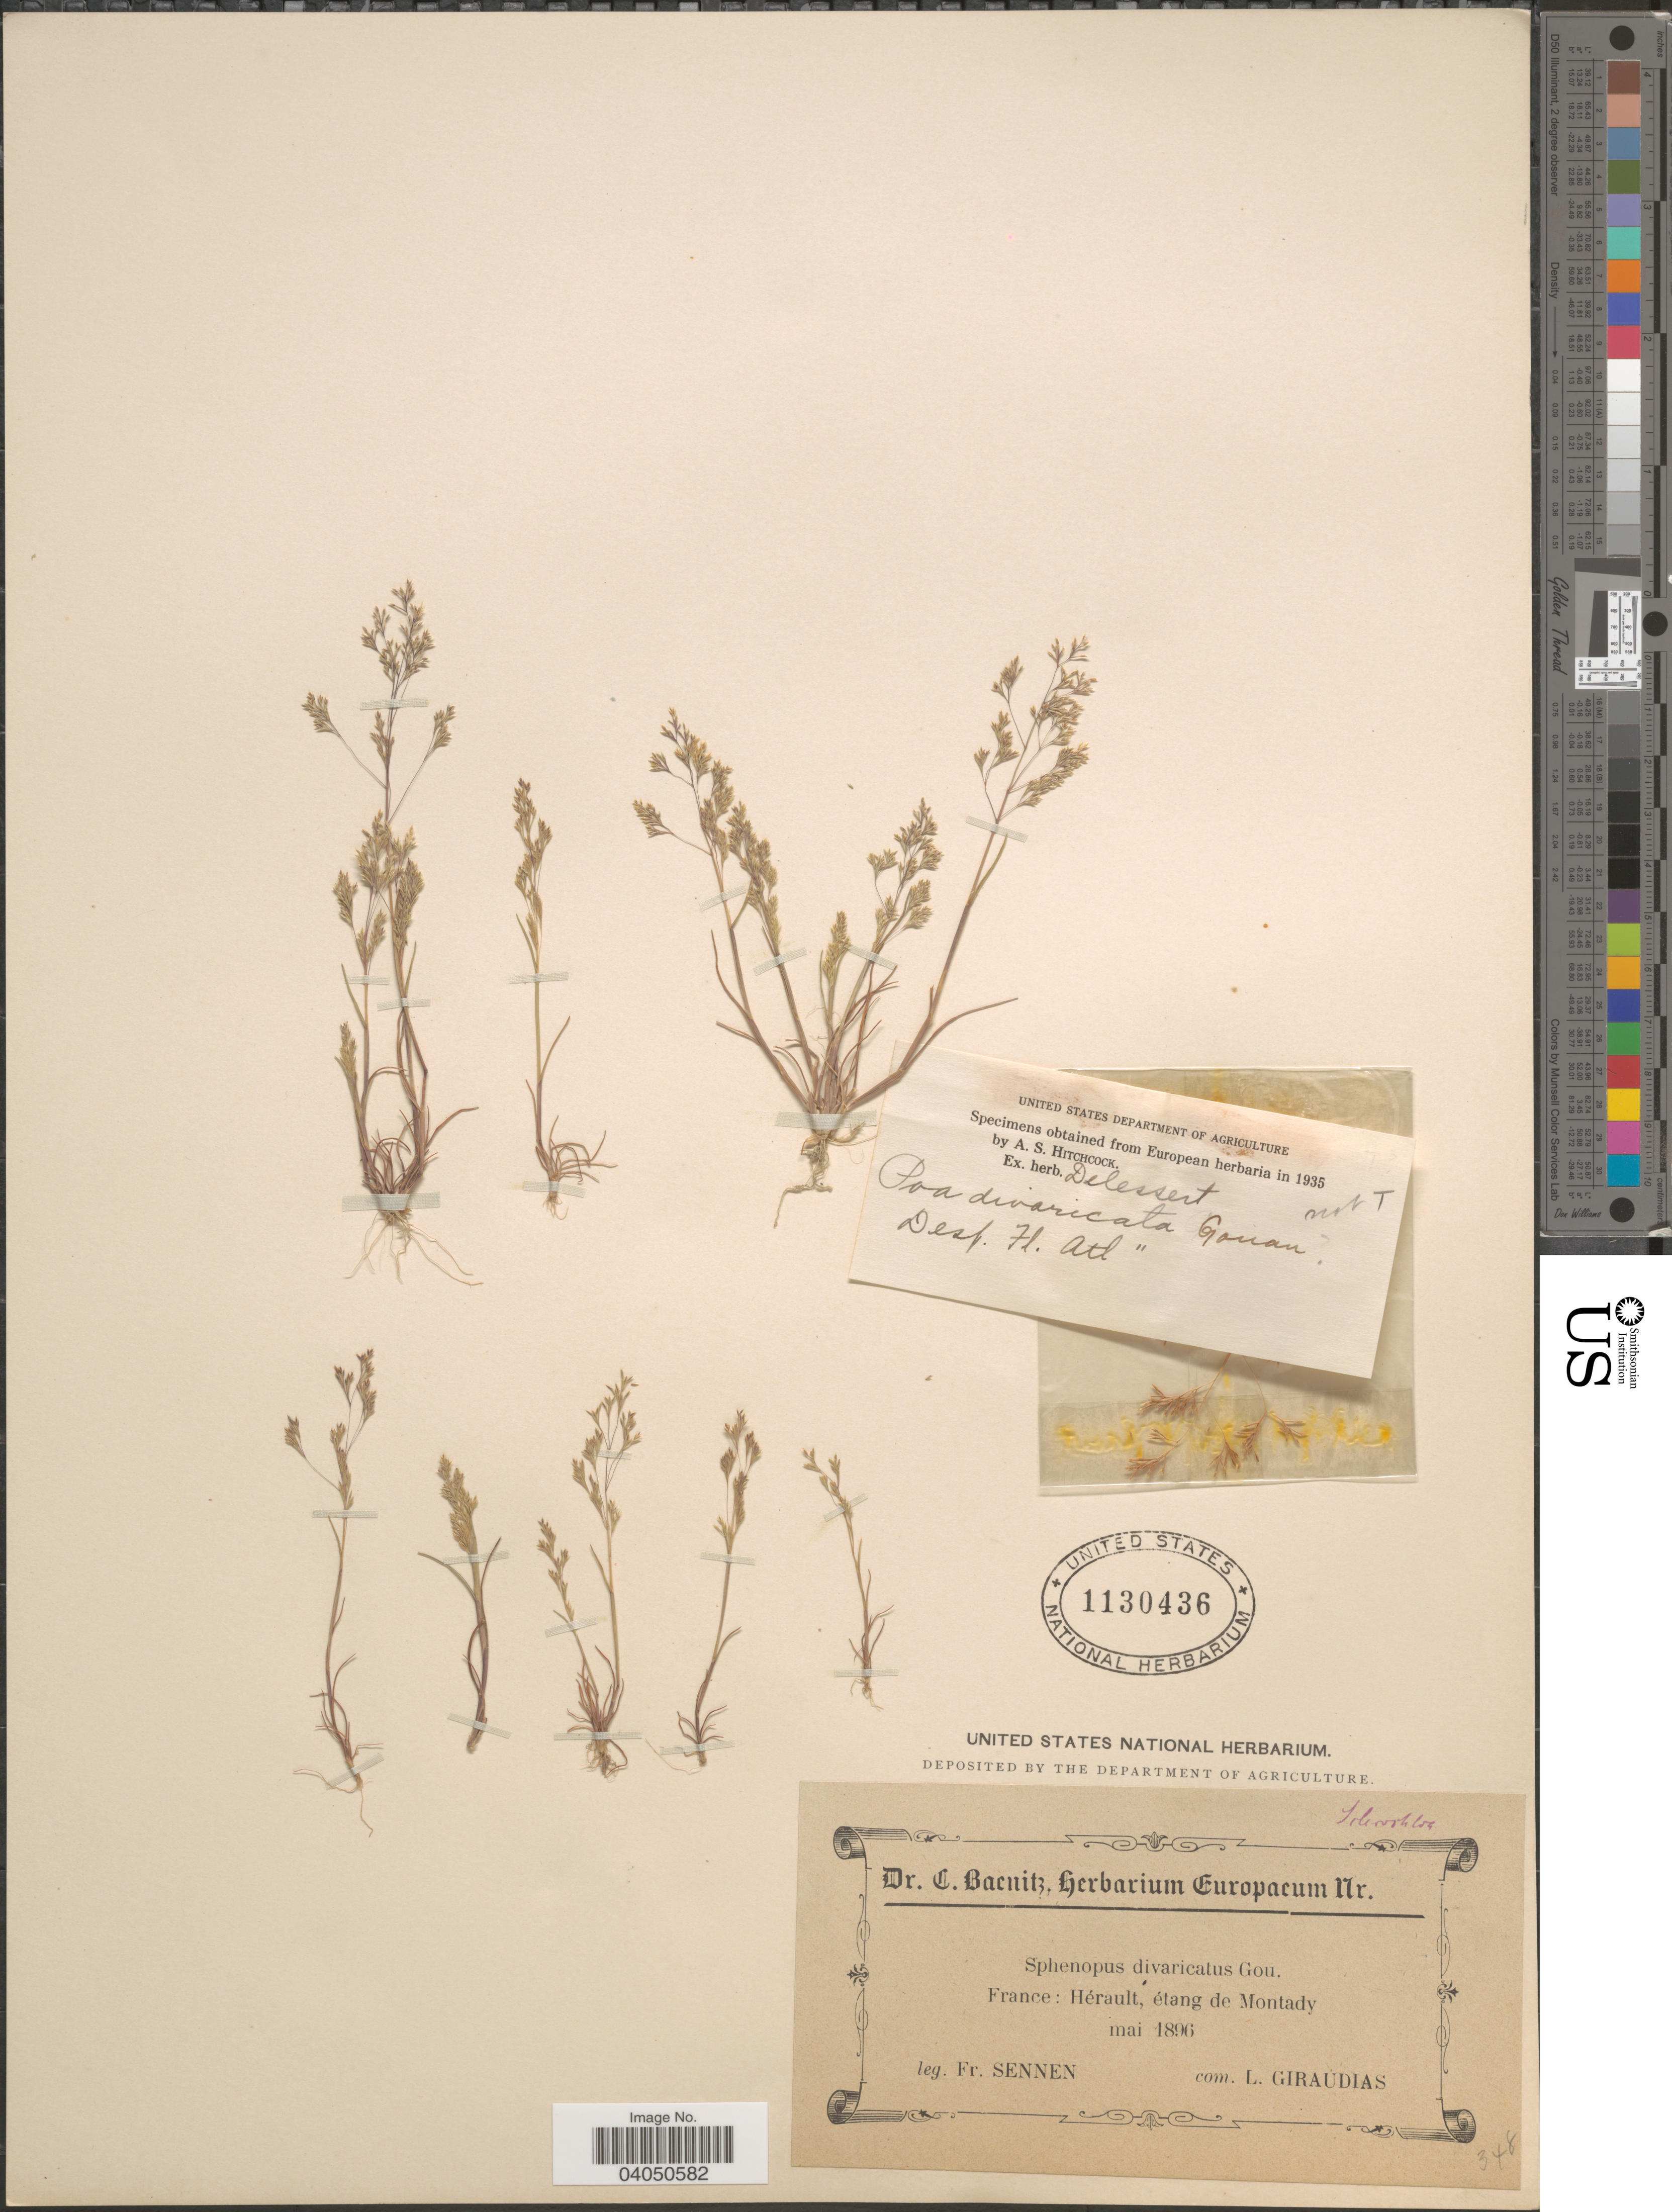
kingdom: Plantae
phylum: Tracheophyta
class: Liliopsida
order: Poales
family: Poaceae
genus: Sphenopus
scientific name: Sphenopus divaricatus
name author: (Gouan) Rchb.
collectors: E. Sennen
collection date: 1896-05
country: France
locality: Hérault, étang de Montady.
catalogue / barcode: US 1130436